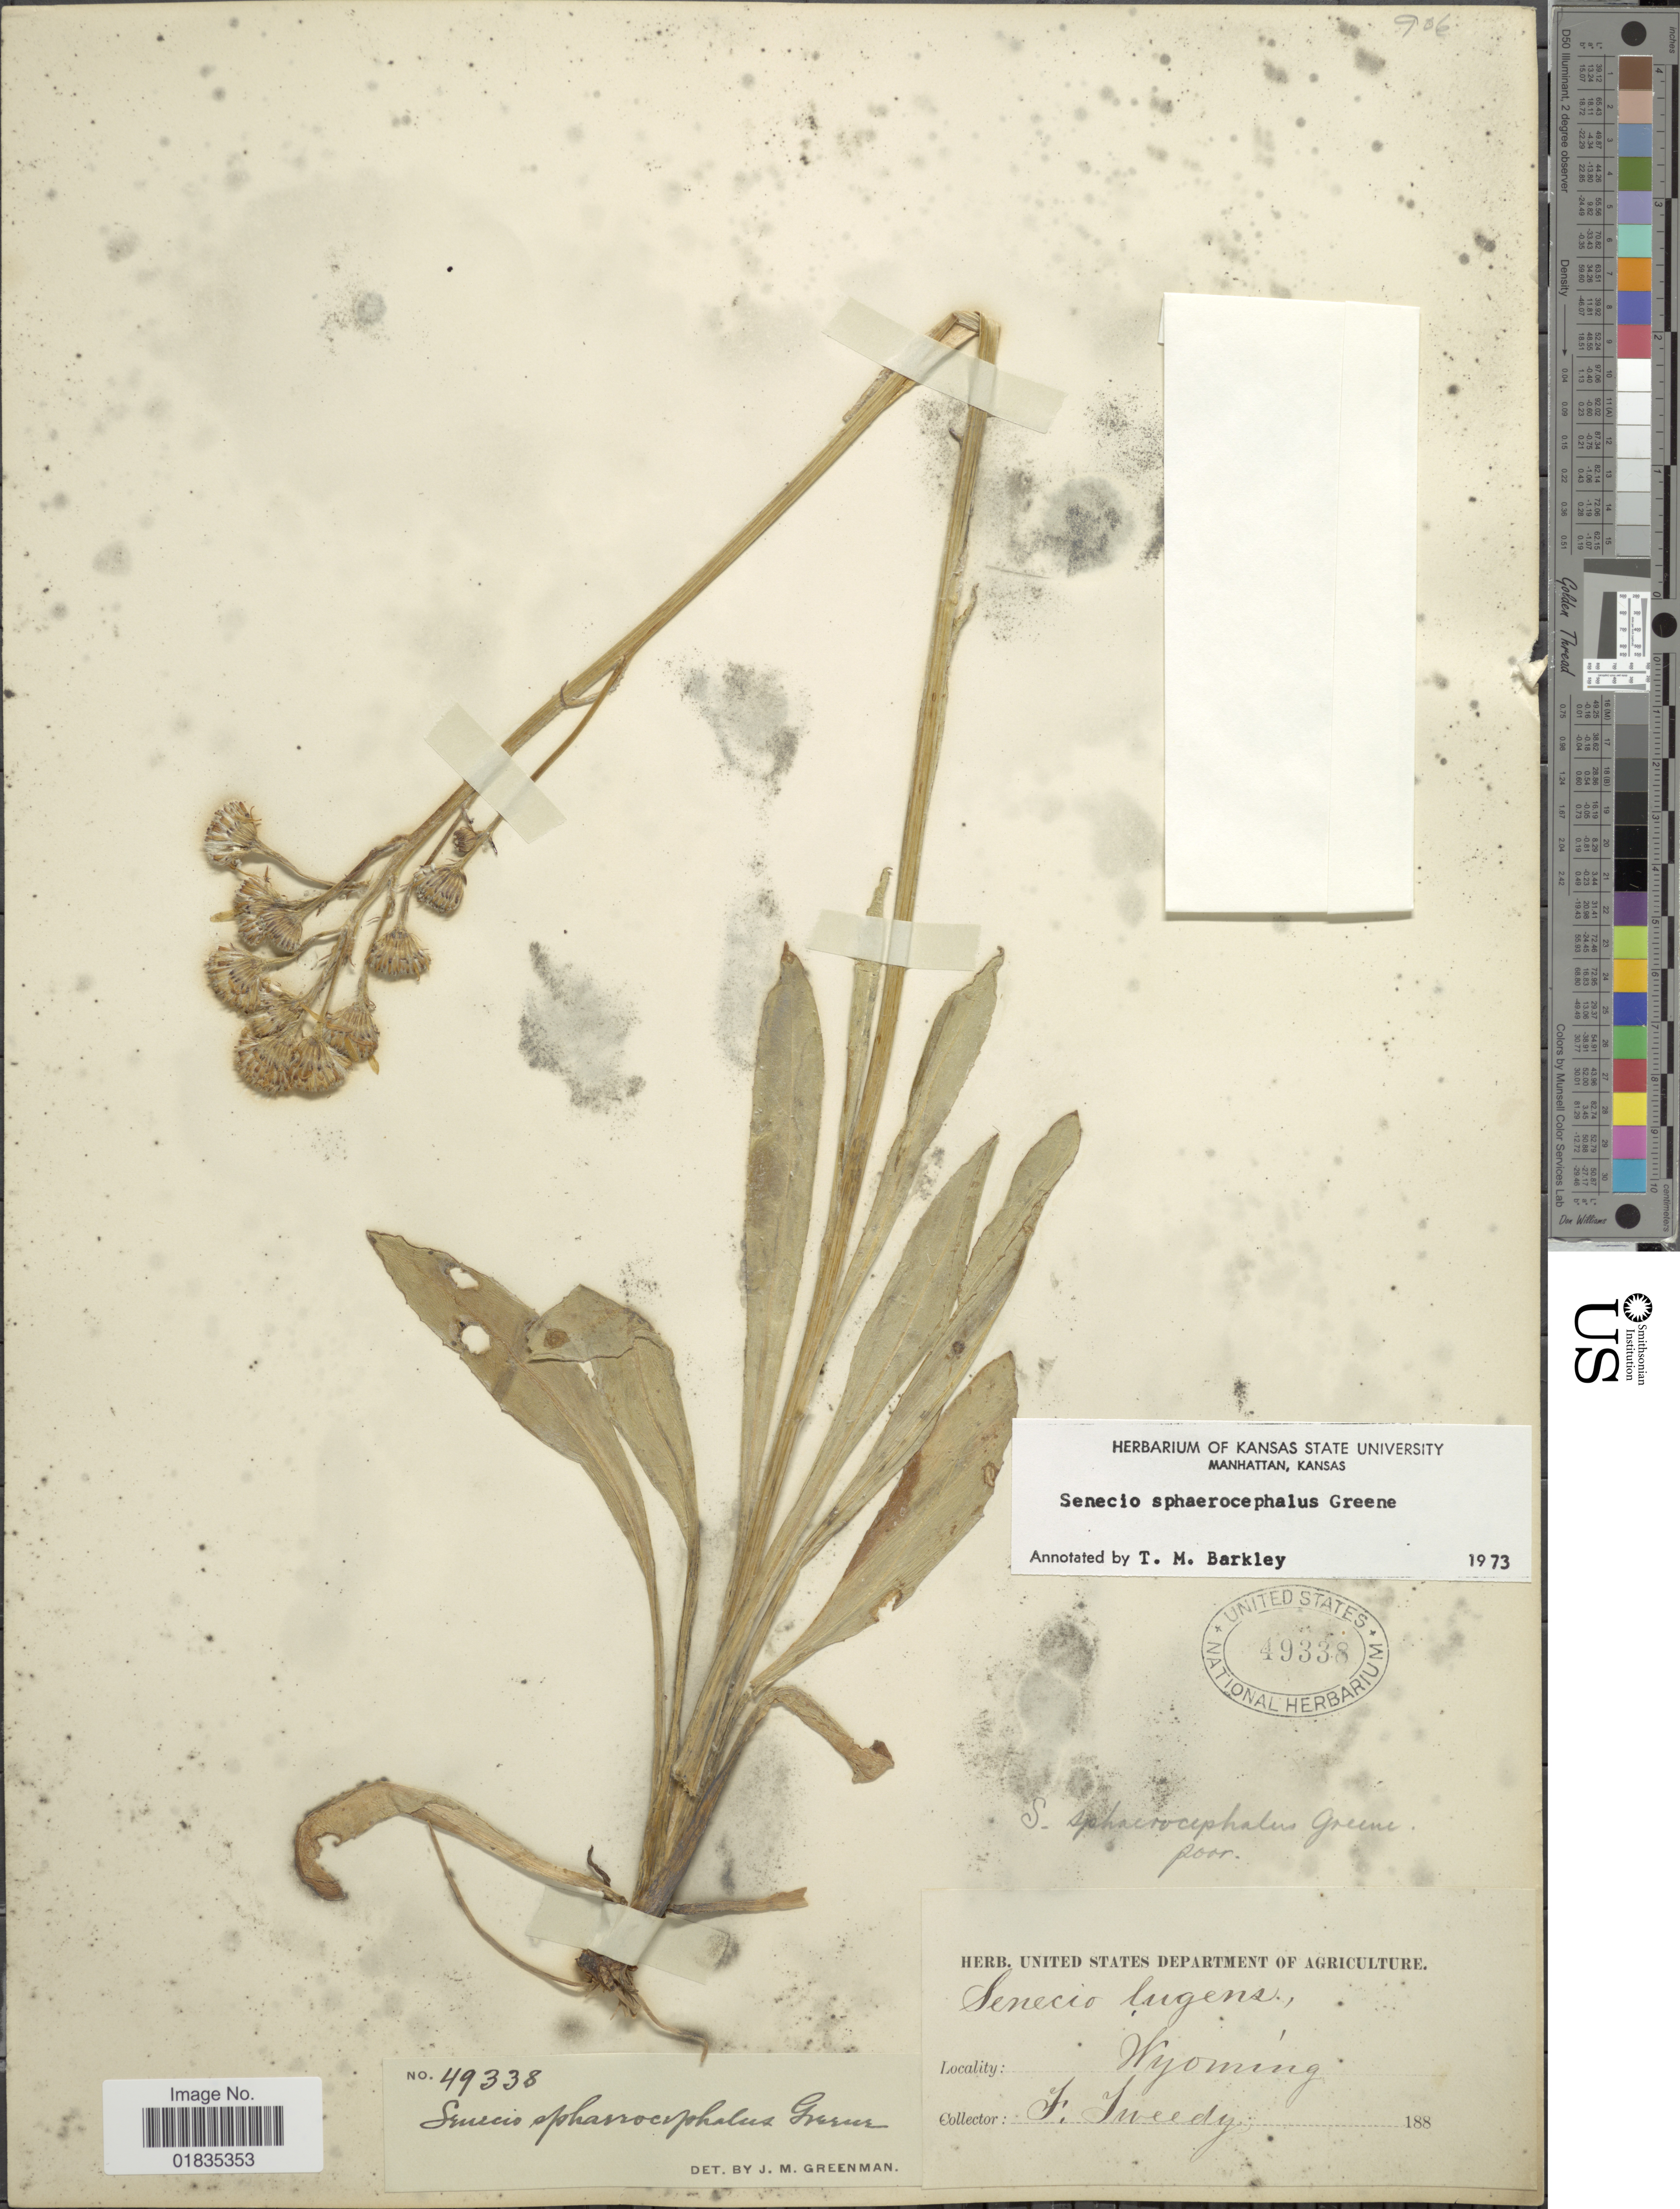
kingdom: Plantae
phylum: Tracheophyta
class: Magnoliopsida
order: Asterales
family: Asteraceae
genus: Senecio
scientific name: Senecio sphaerocephalus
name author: Greene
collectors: F. Tweedy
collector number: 49338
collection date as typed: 188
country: United States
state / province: Wyoming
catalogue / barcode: US 49338